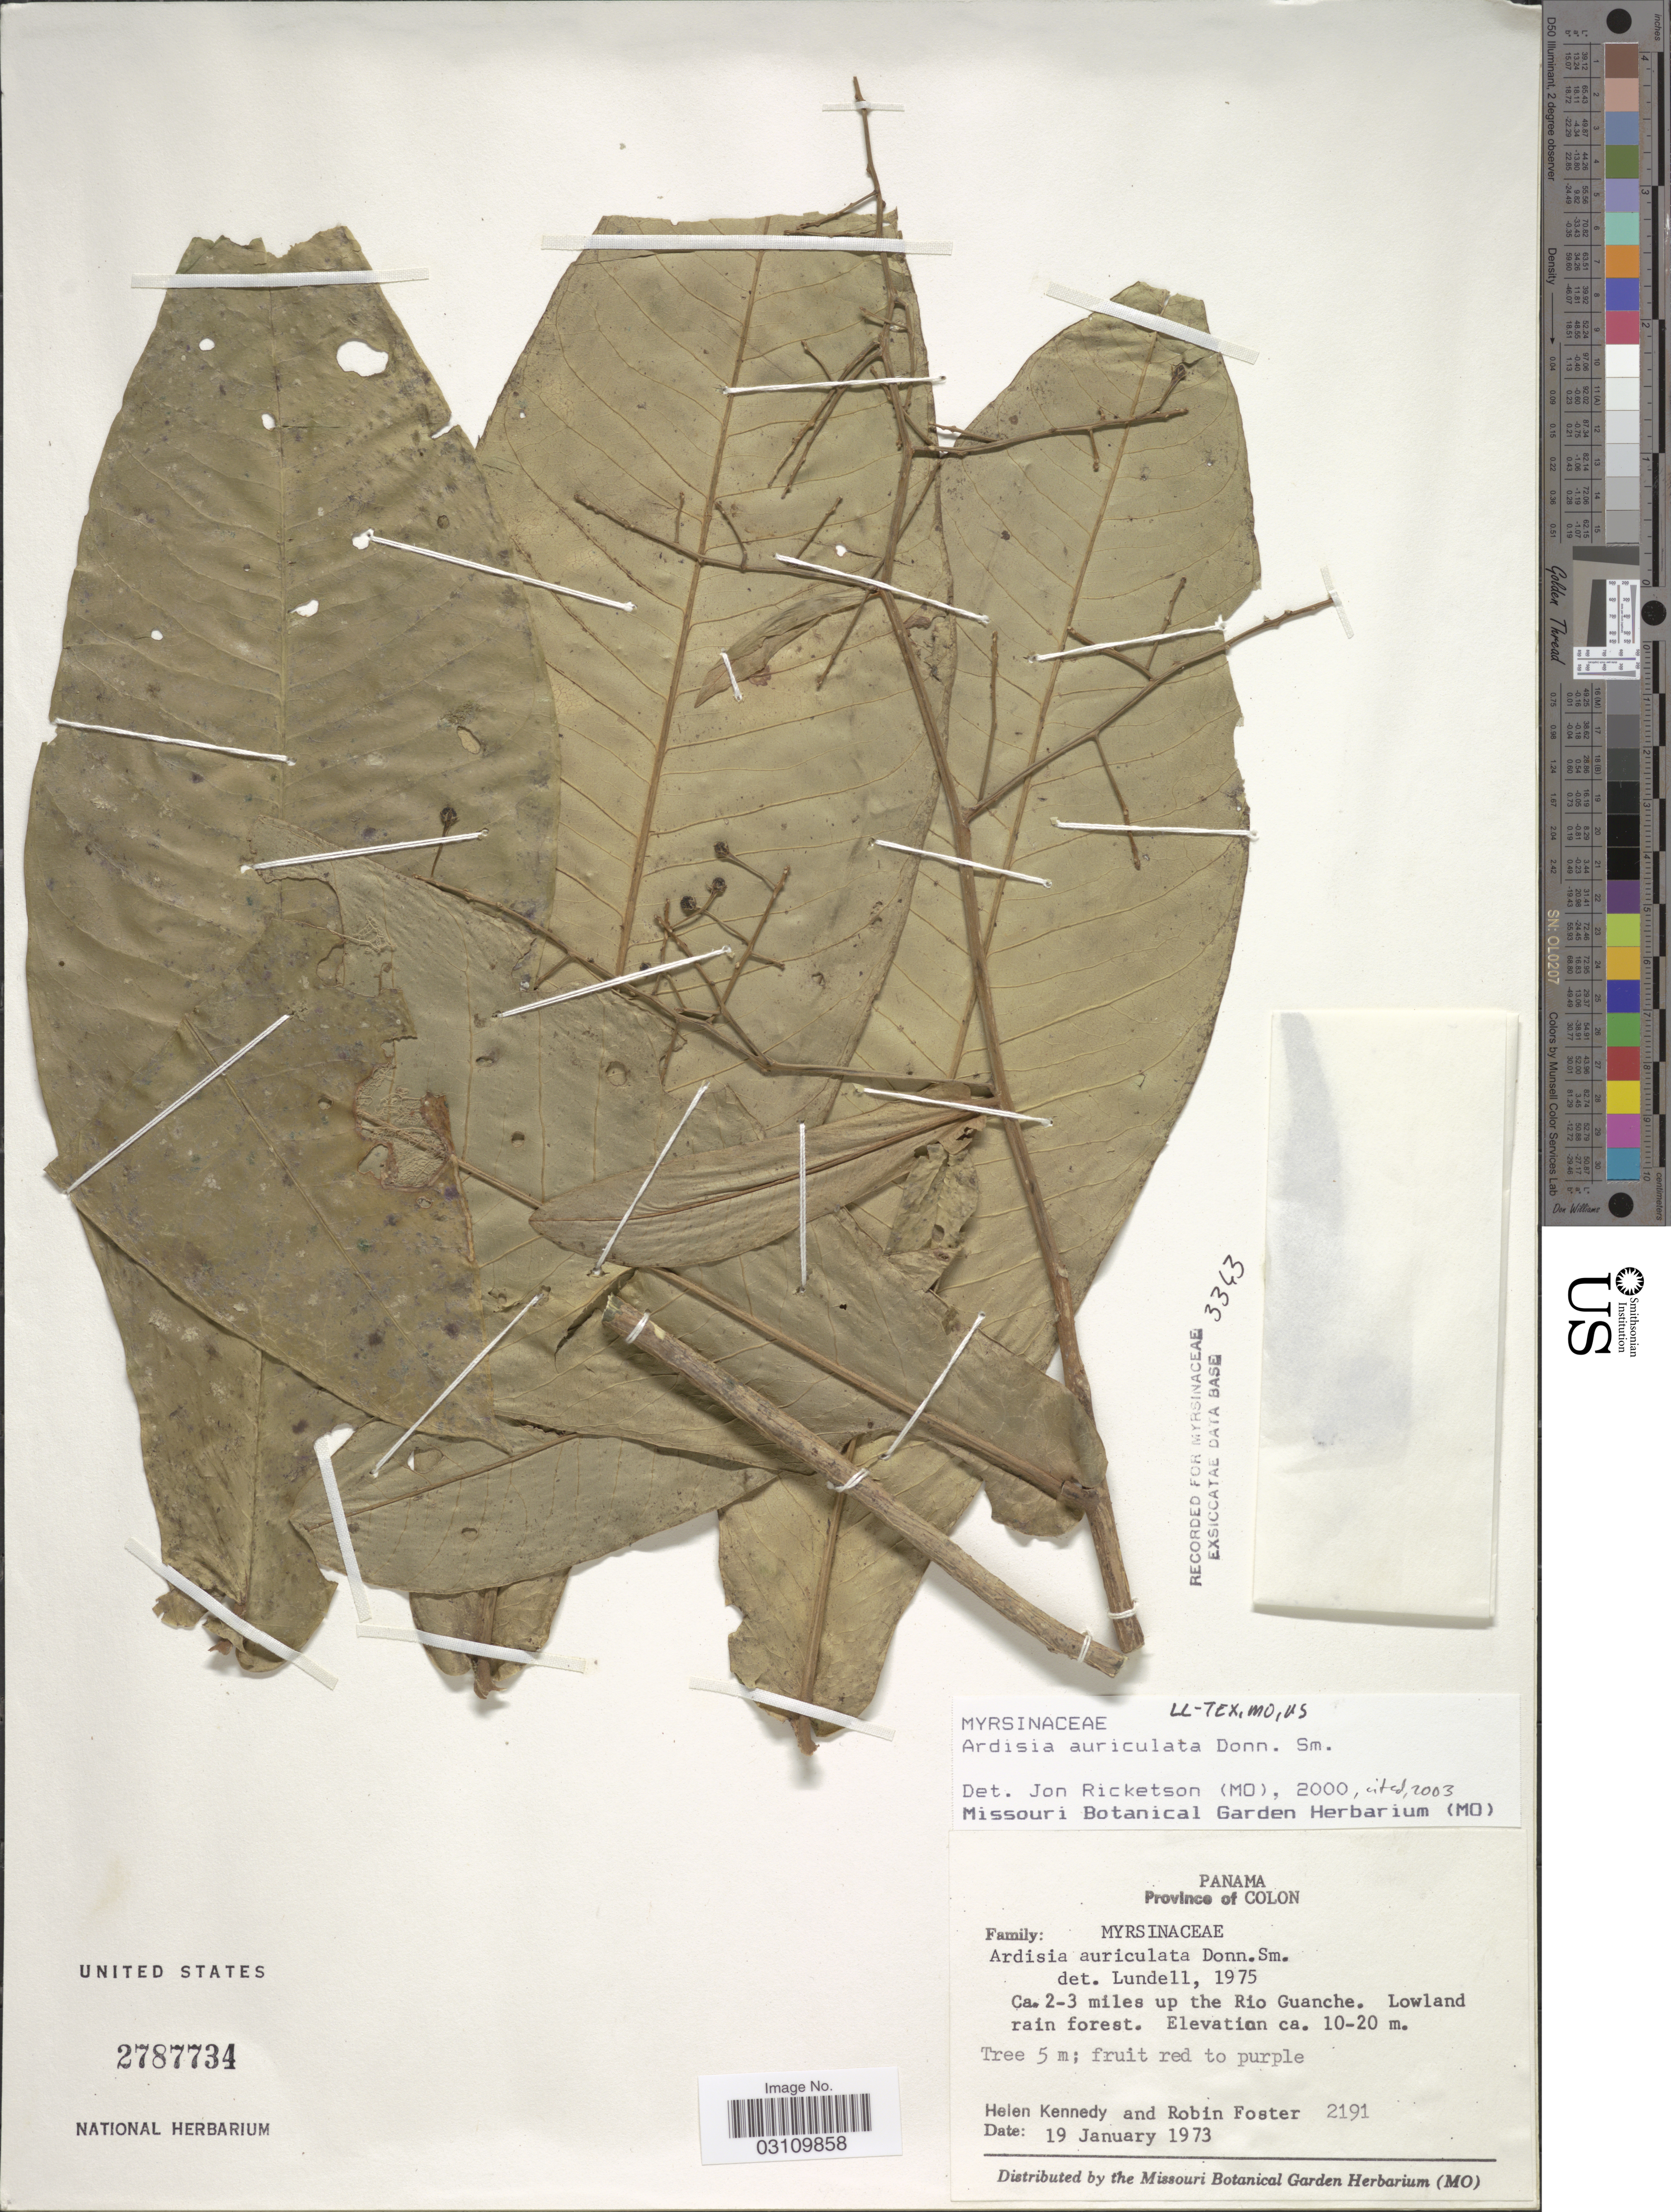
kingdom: Plantae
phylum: Tracheophyta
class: Magnoliopsida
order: Ericales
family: Primulaceae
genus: Ardisia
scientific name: Ardisia auriculata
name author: Donn. Sm.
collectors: H. Kennedy & R. B. Foster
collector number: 2191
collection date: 1973-01-19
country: Panama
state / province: Colón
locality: Ca. 2-3 miles up the Rio Guanche.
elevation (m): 10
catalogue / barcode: US 2787734